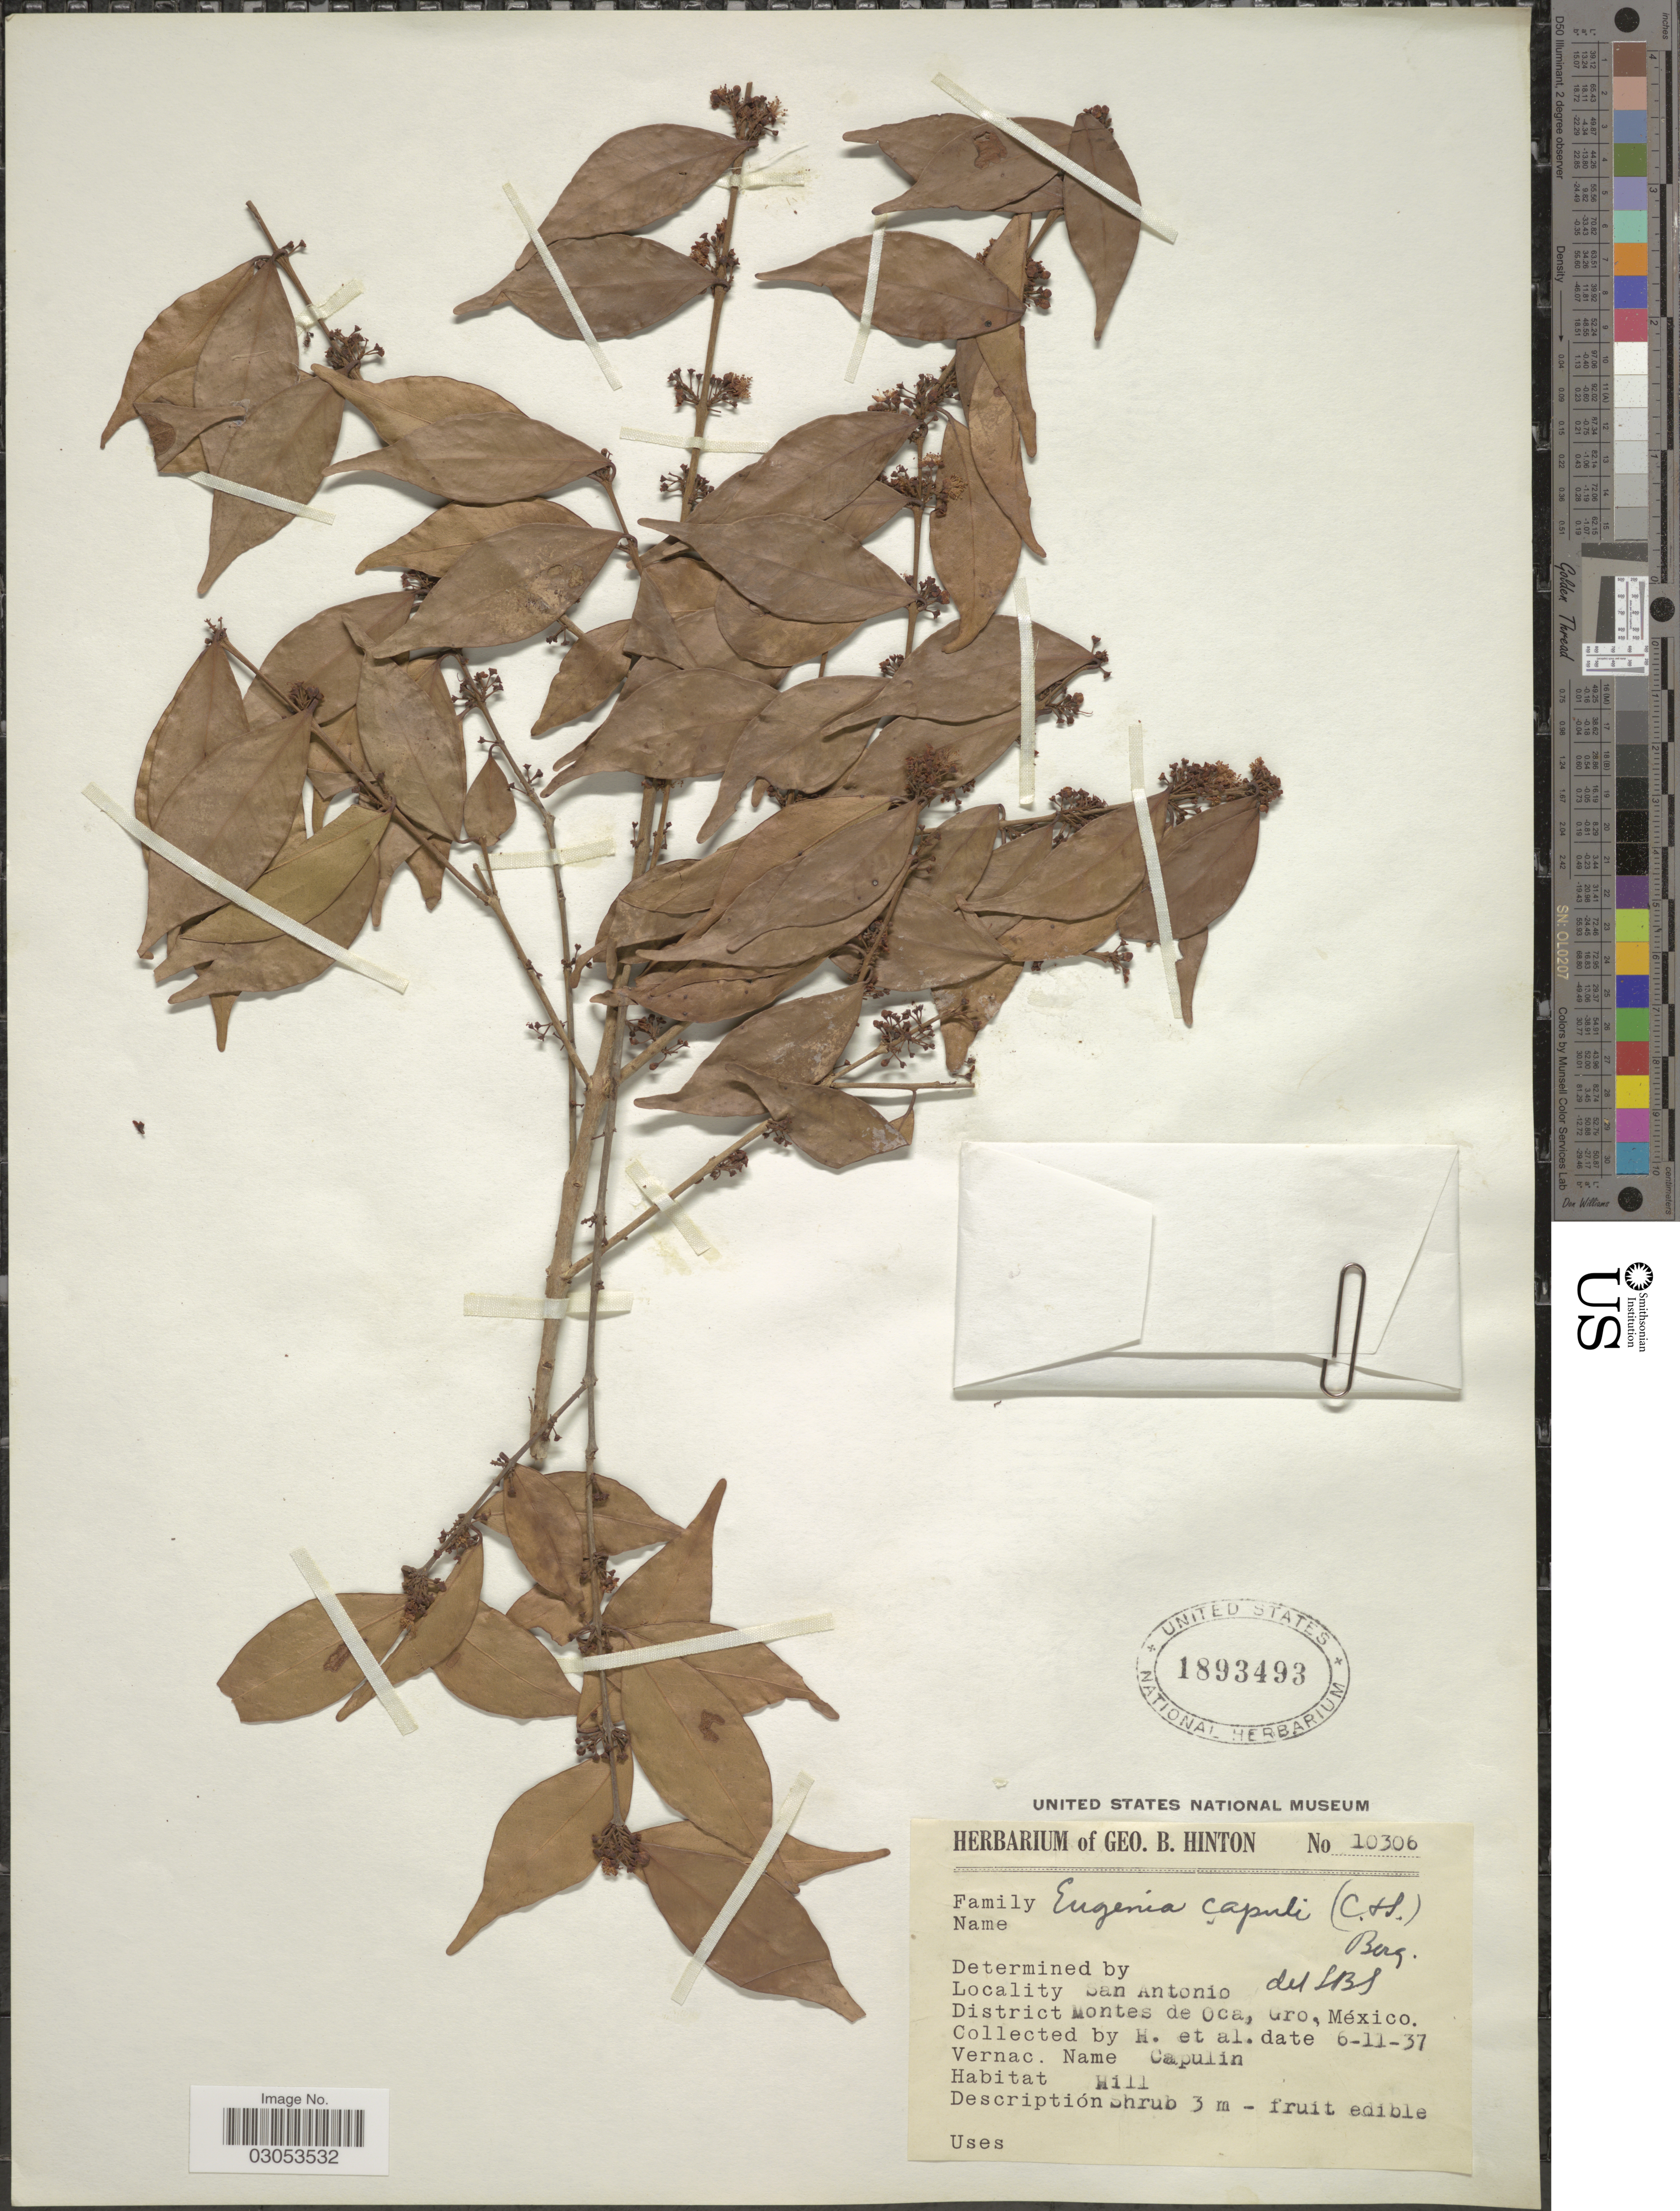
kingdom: Plantae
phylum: Tracheophyta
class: Magnoliopsida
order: Myrtales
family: Myrtaceae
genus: Eugenia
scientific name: Eugenia capuli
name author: (Schltdl. & Cham.) Hook. & Arn.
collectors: G. B. Hinton & et al.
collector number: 10306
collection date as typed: Transcribed d/m/y: 6/11/37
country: Mexico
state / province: Guerrero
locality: San Antonio. District Montes de Oca, Gro.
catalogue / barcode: US 1893493